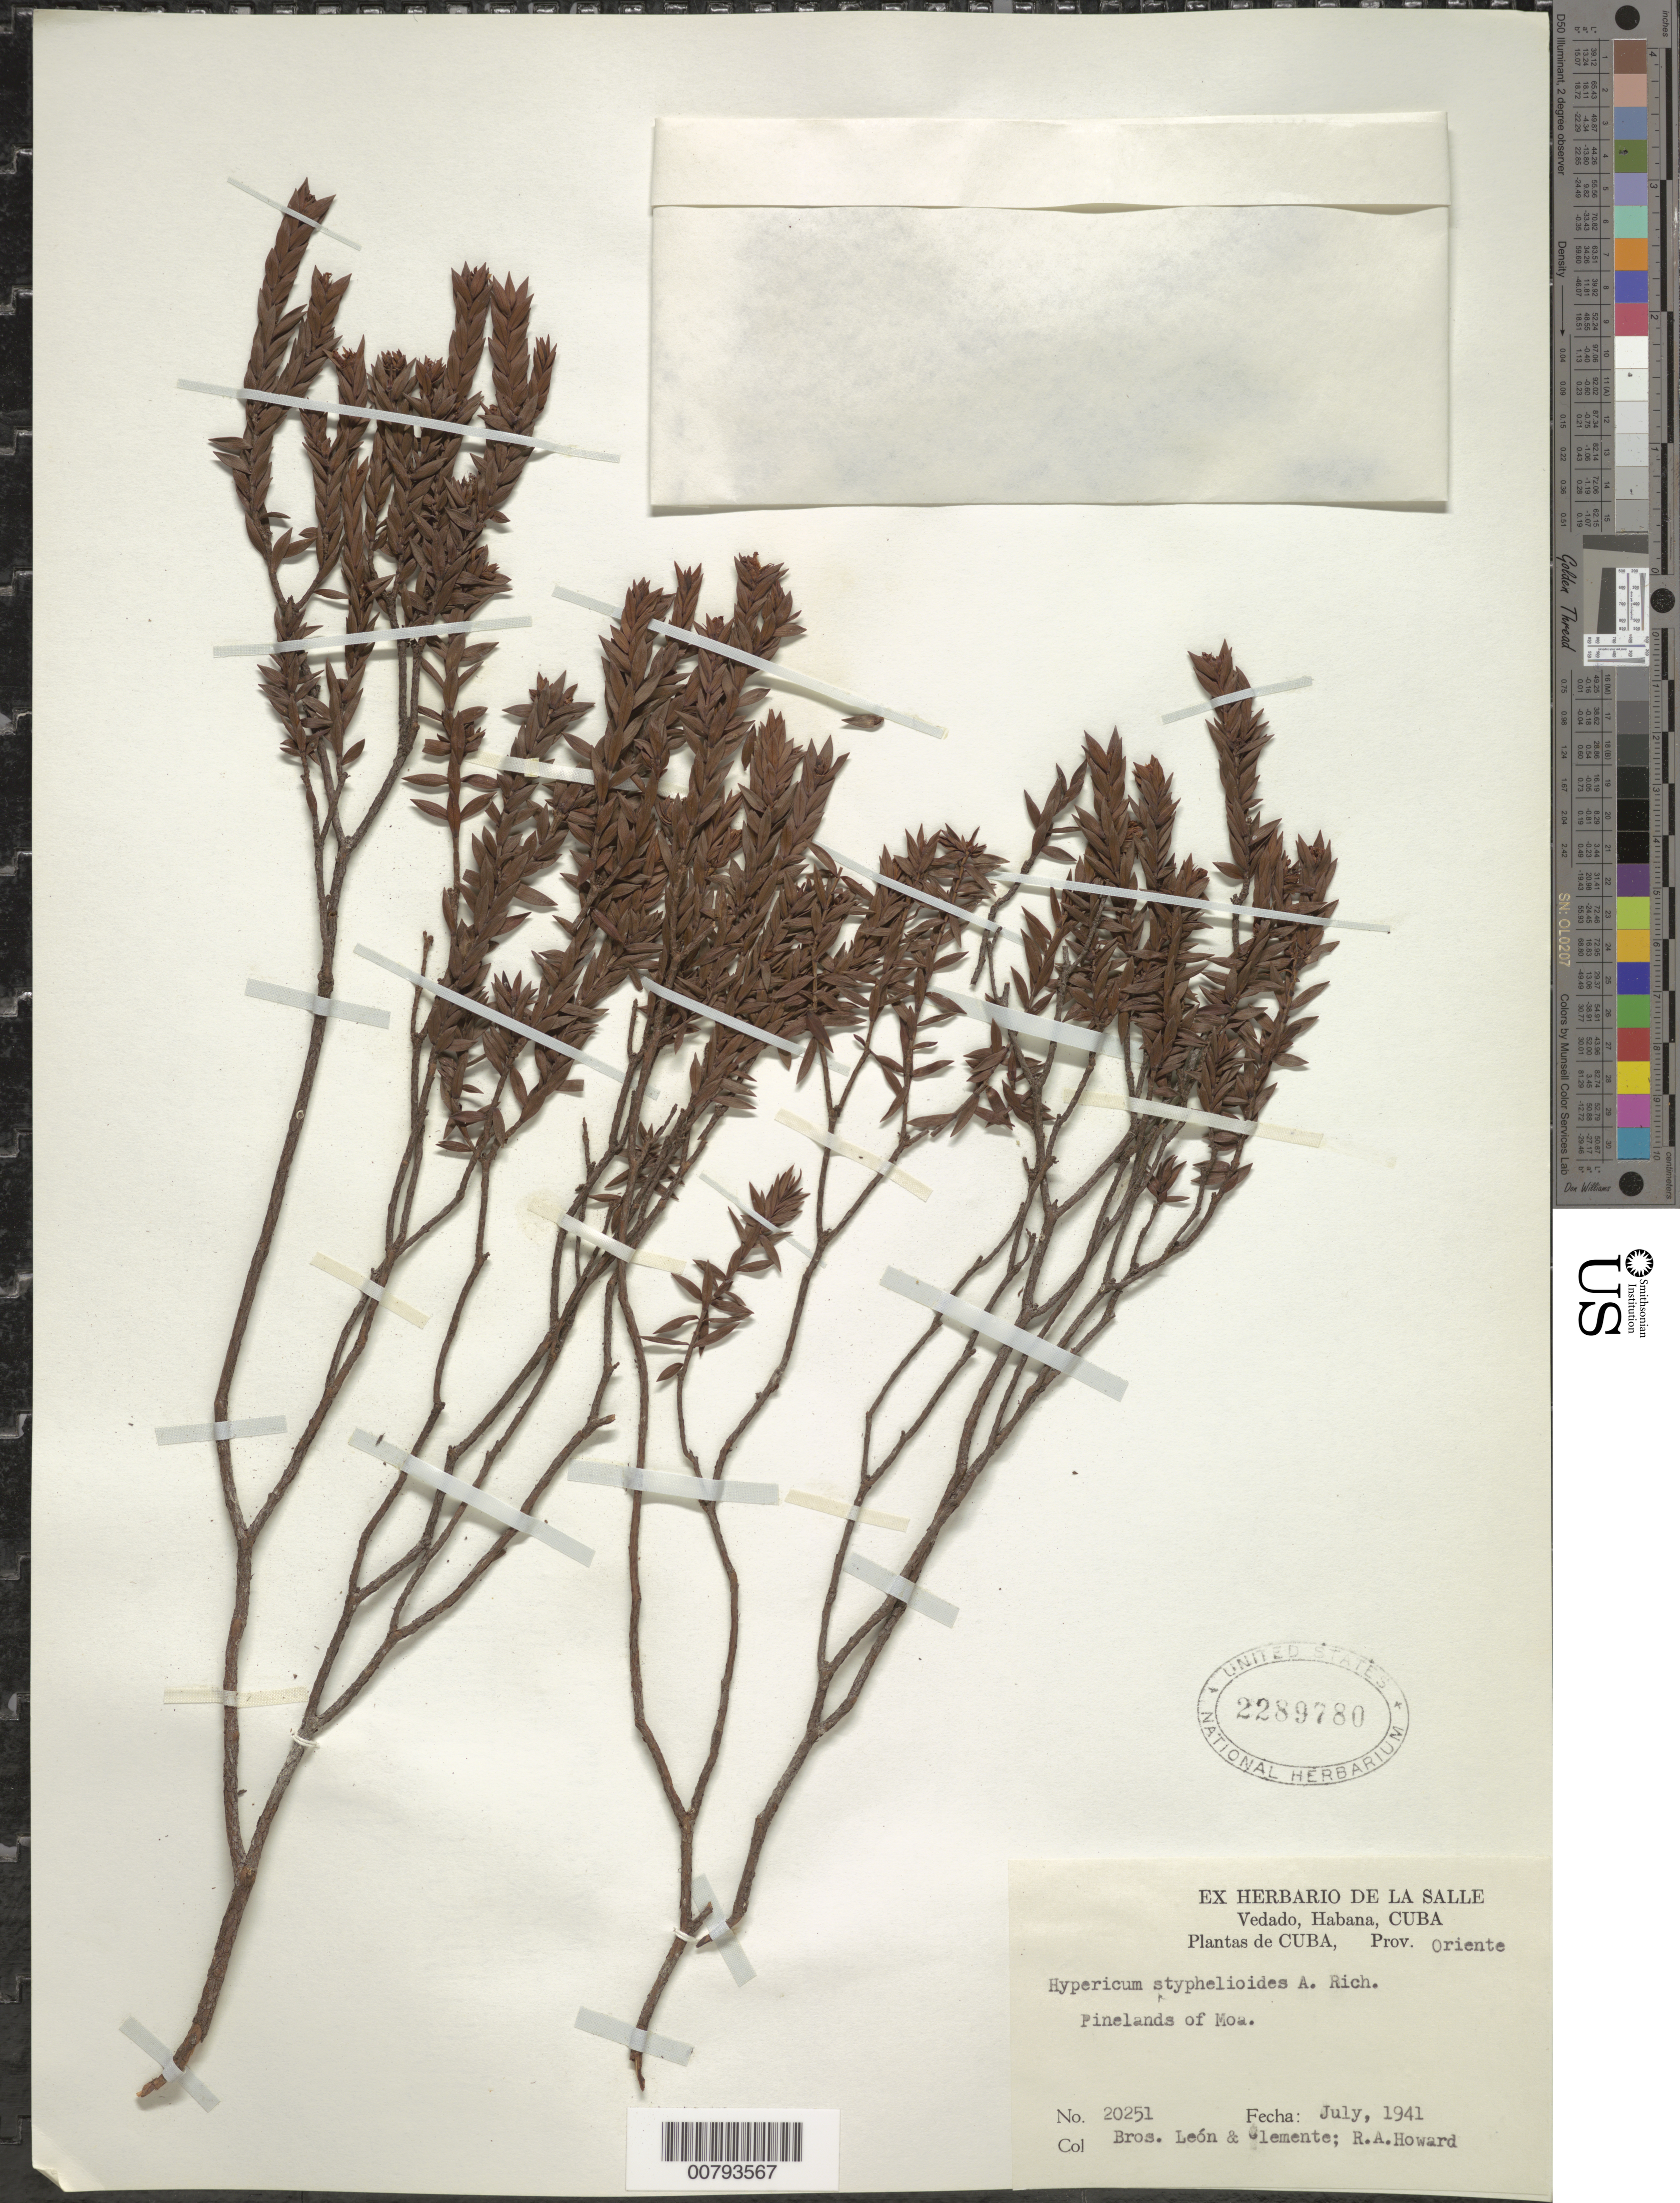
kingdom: Plantae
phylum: Tracheophyta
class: Magnoliopsida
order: Malpighiales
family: Hypericaceae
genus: Hypericum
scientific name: Hypericum styphelioides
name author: A. Rich.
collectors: Bro. León, Bro. Clemente & R. A. Howard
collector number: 20251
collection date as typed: Jul 1941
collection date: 1941-07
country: Cuba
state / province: Oriente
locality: Moa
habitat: Pinelands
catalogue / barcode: US 2289780